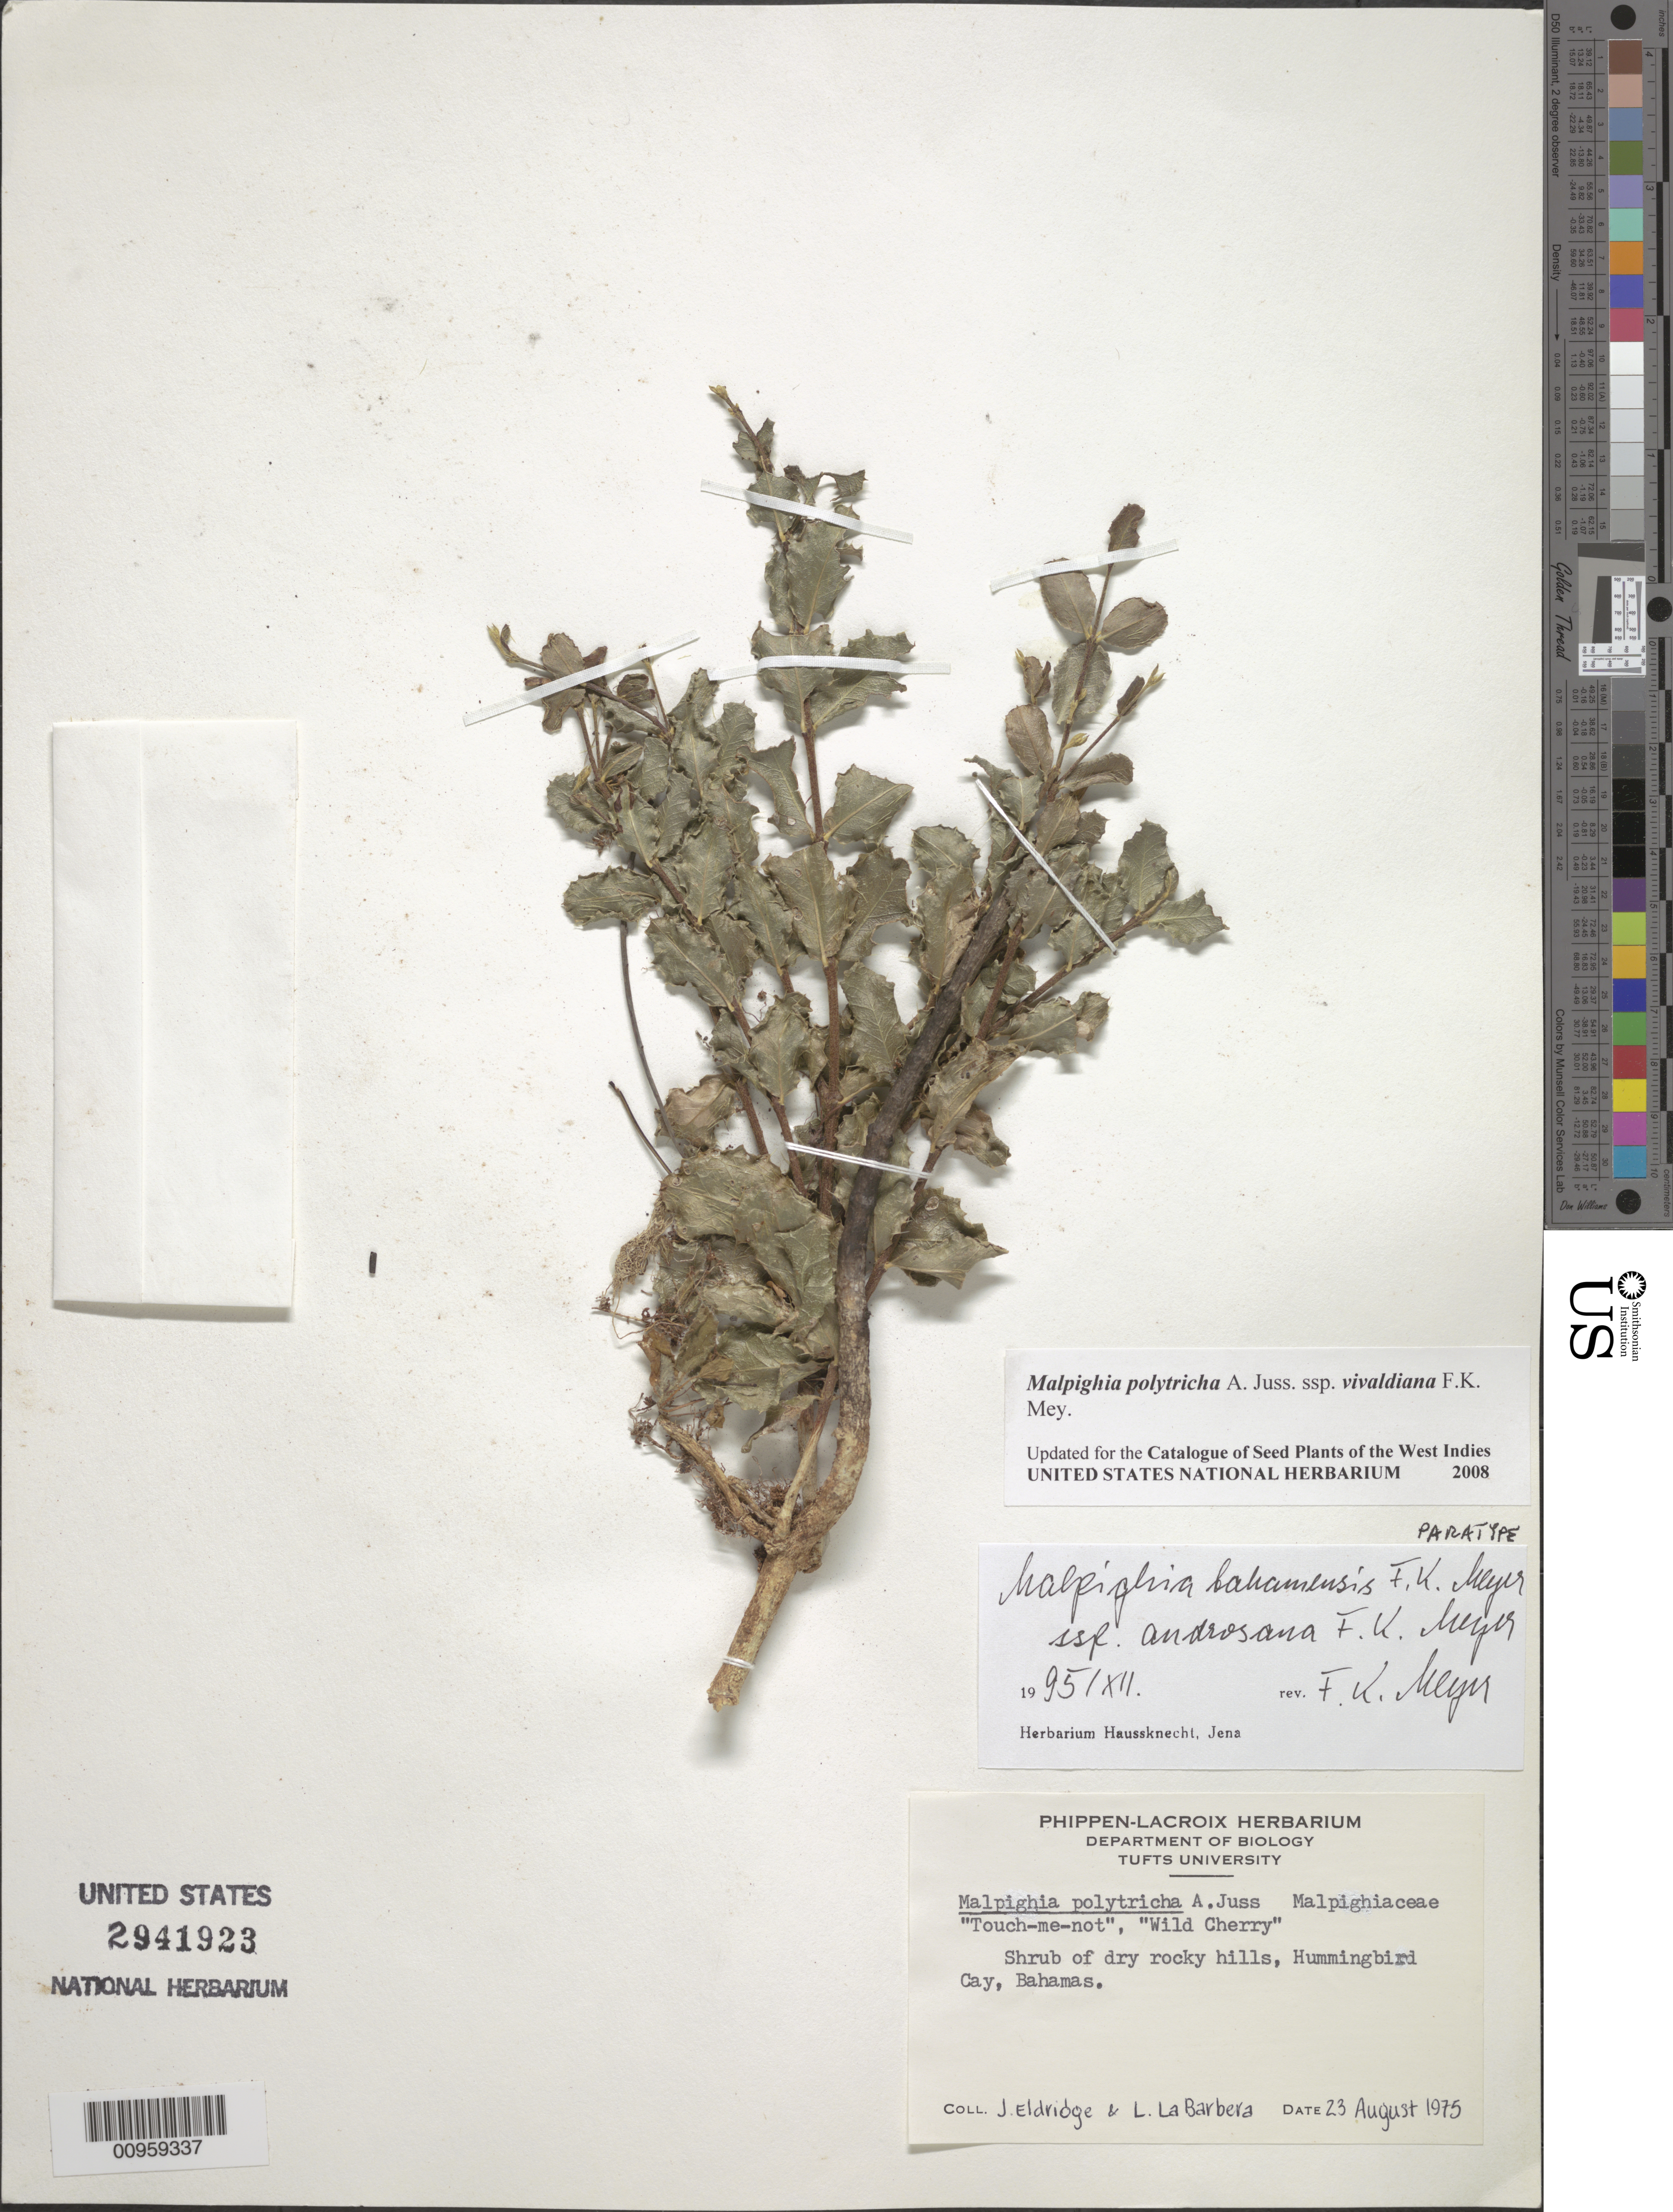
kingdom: Plantae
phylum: Tracheophyta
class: Magnoliopsida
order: Malpighiales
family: Malpighiaceae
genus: Malpighia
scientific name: Malpighia polytricha subsp. vivaldiana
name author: F.K. Mey.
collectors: J. Eldridge & L. Labarbera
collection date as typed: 23 Aug 1975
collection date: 1975-08-23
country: Bahamas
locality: Hummingbird Cay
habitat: Dry rocky hills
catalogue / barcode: US 2941923